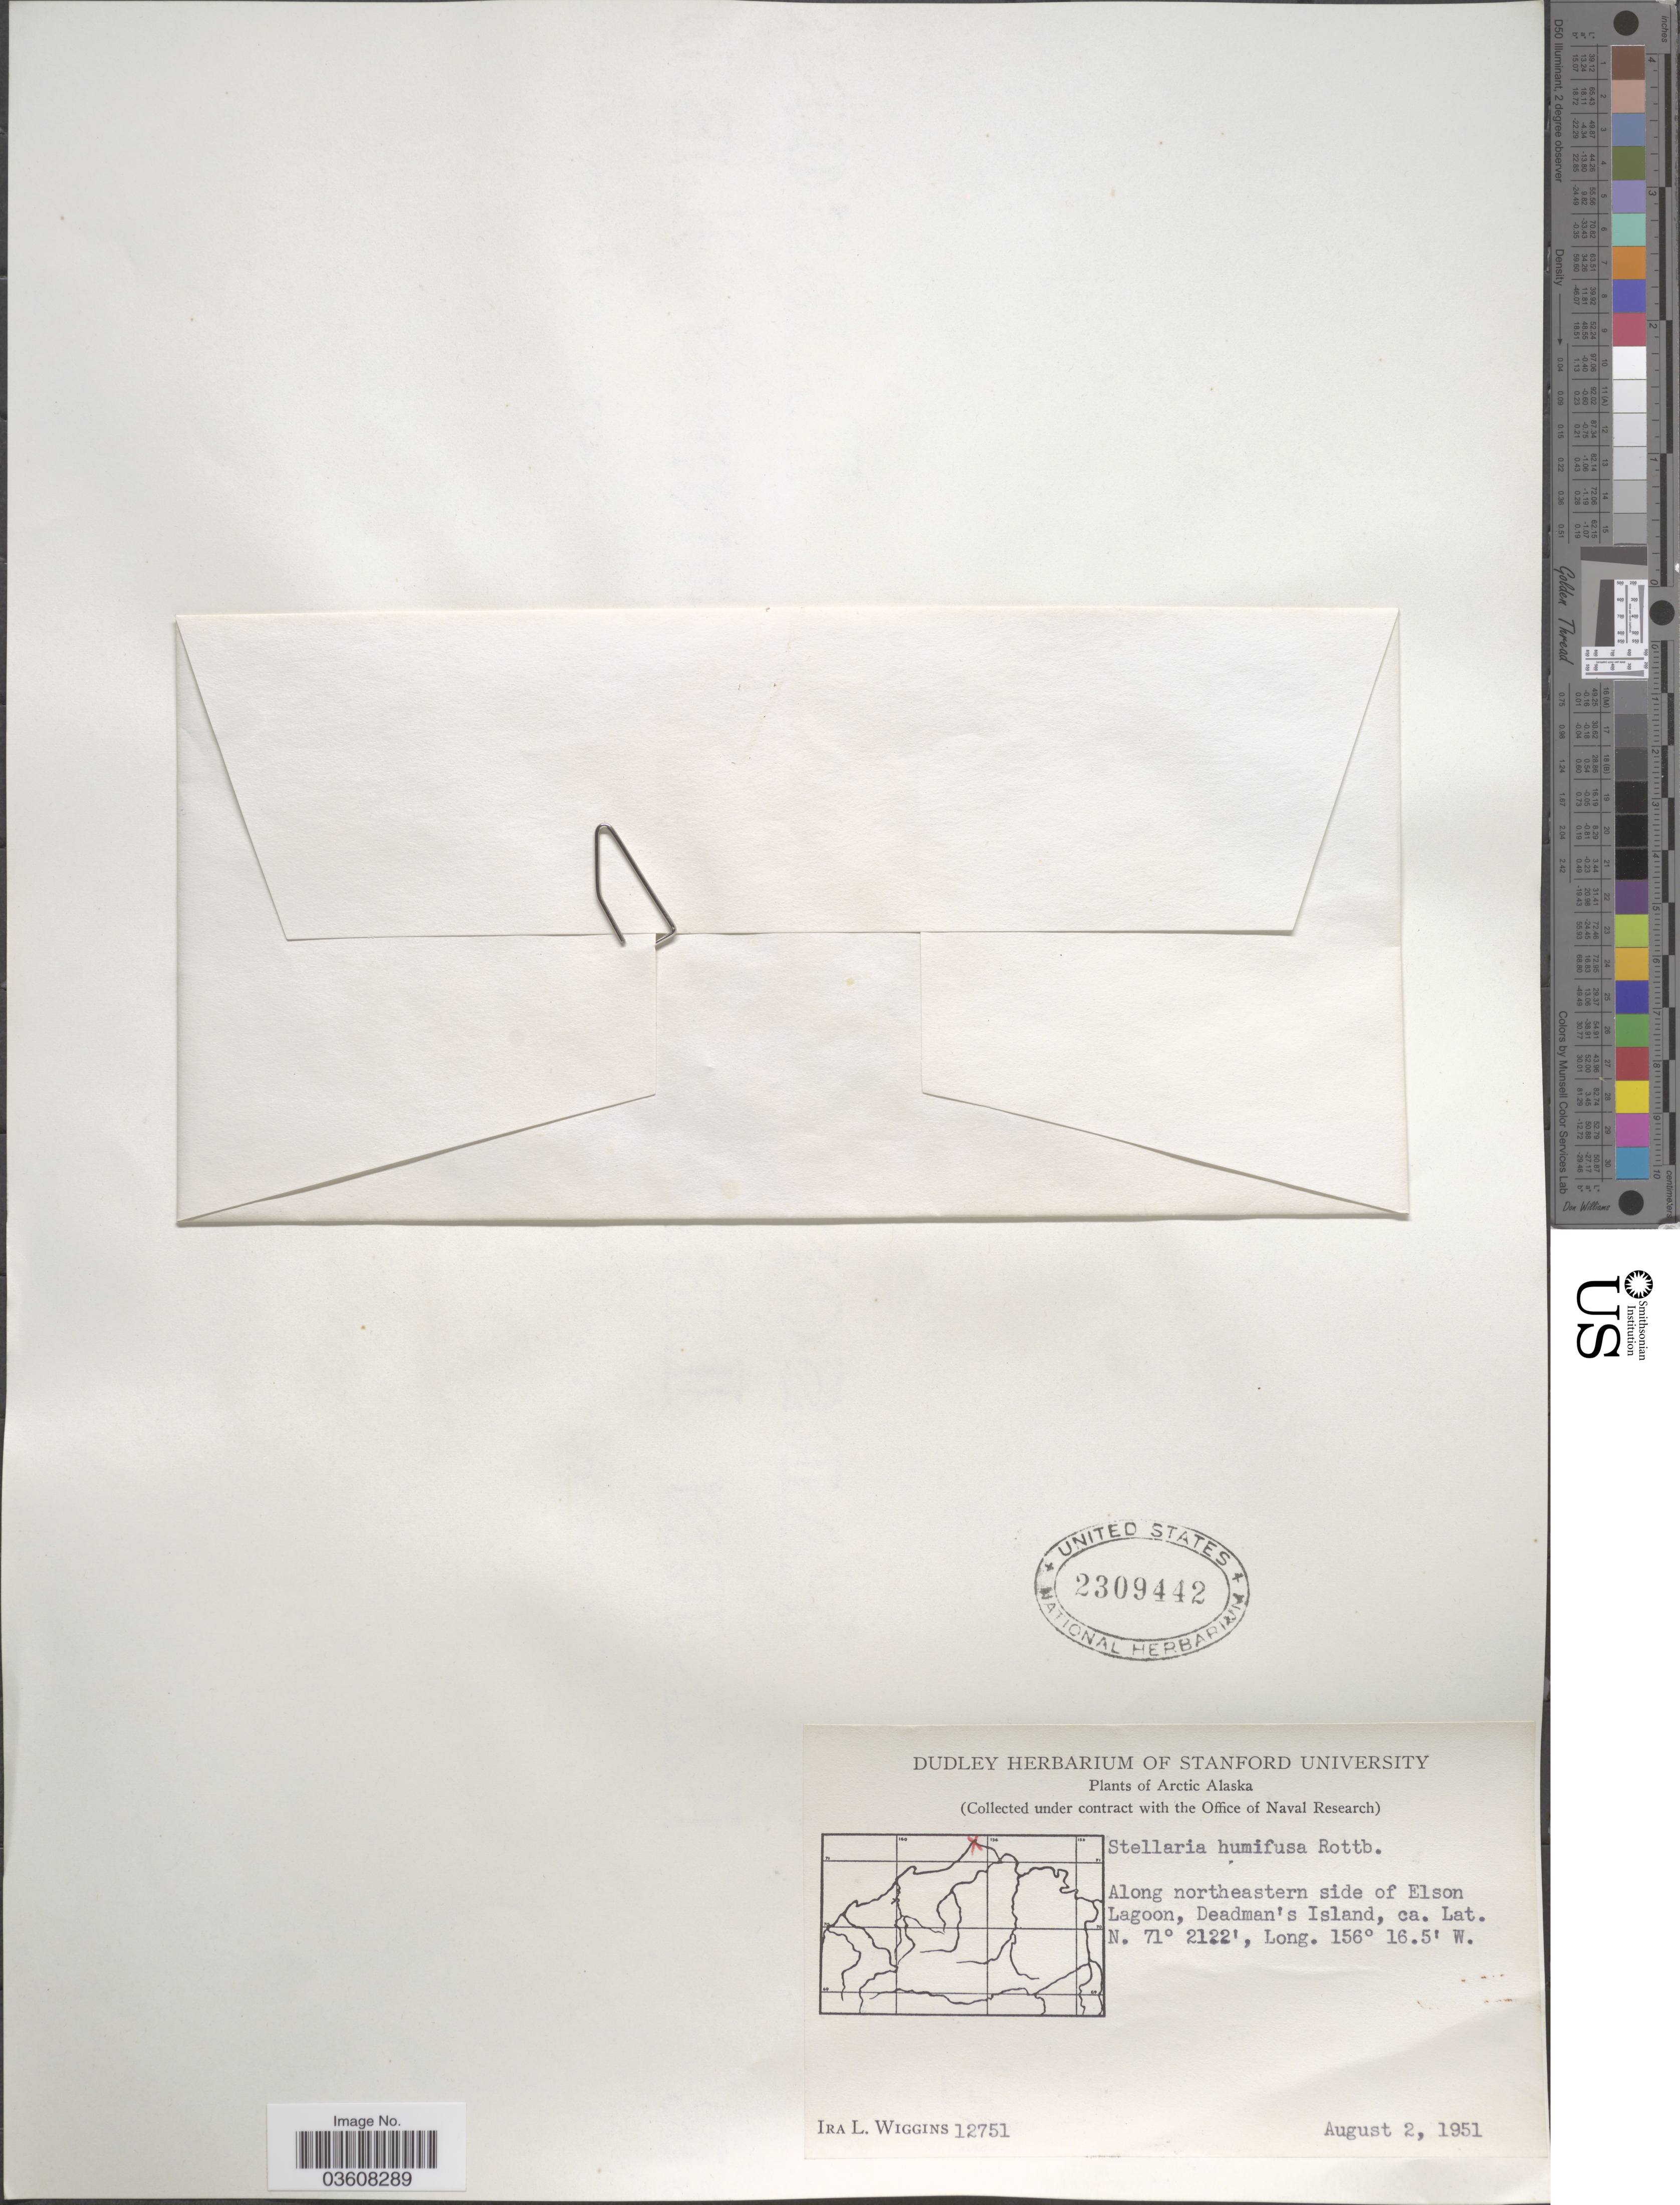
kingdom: Plantae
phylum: Tracheophyta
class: Magnoliopsida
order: Caryophyllales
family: Caryophyllaceae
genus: Stellaria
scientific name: Stellaria humifusa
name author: Rottb.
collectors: I. L. Wiggins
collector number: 12751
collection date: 1951-08-02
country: United States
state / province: Alaska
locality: Arctic Alaska. Along northeastern side of Elson Lagoon, Deadman's Island.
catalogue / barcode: US 2309442